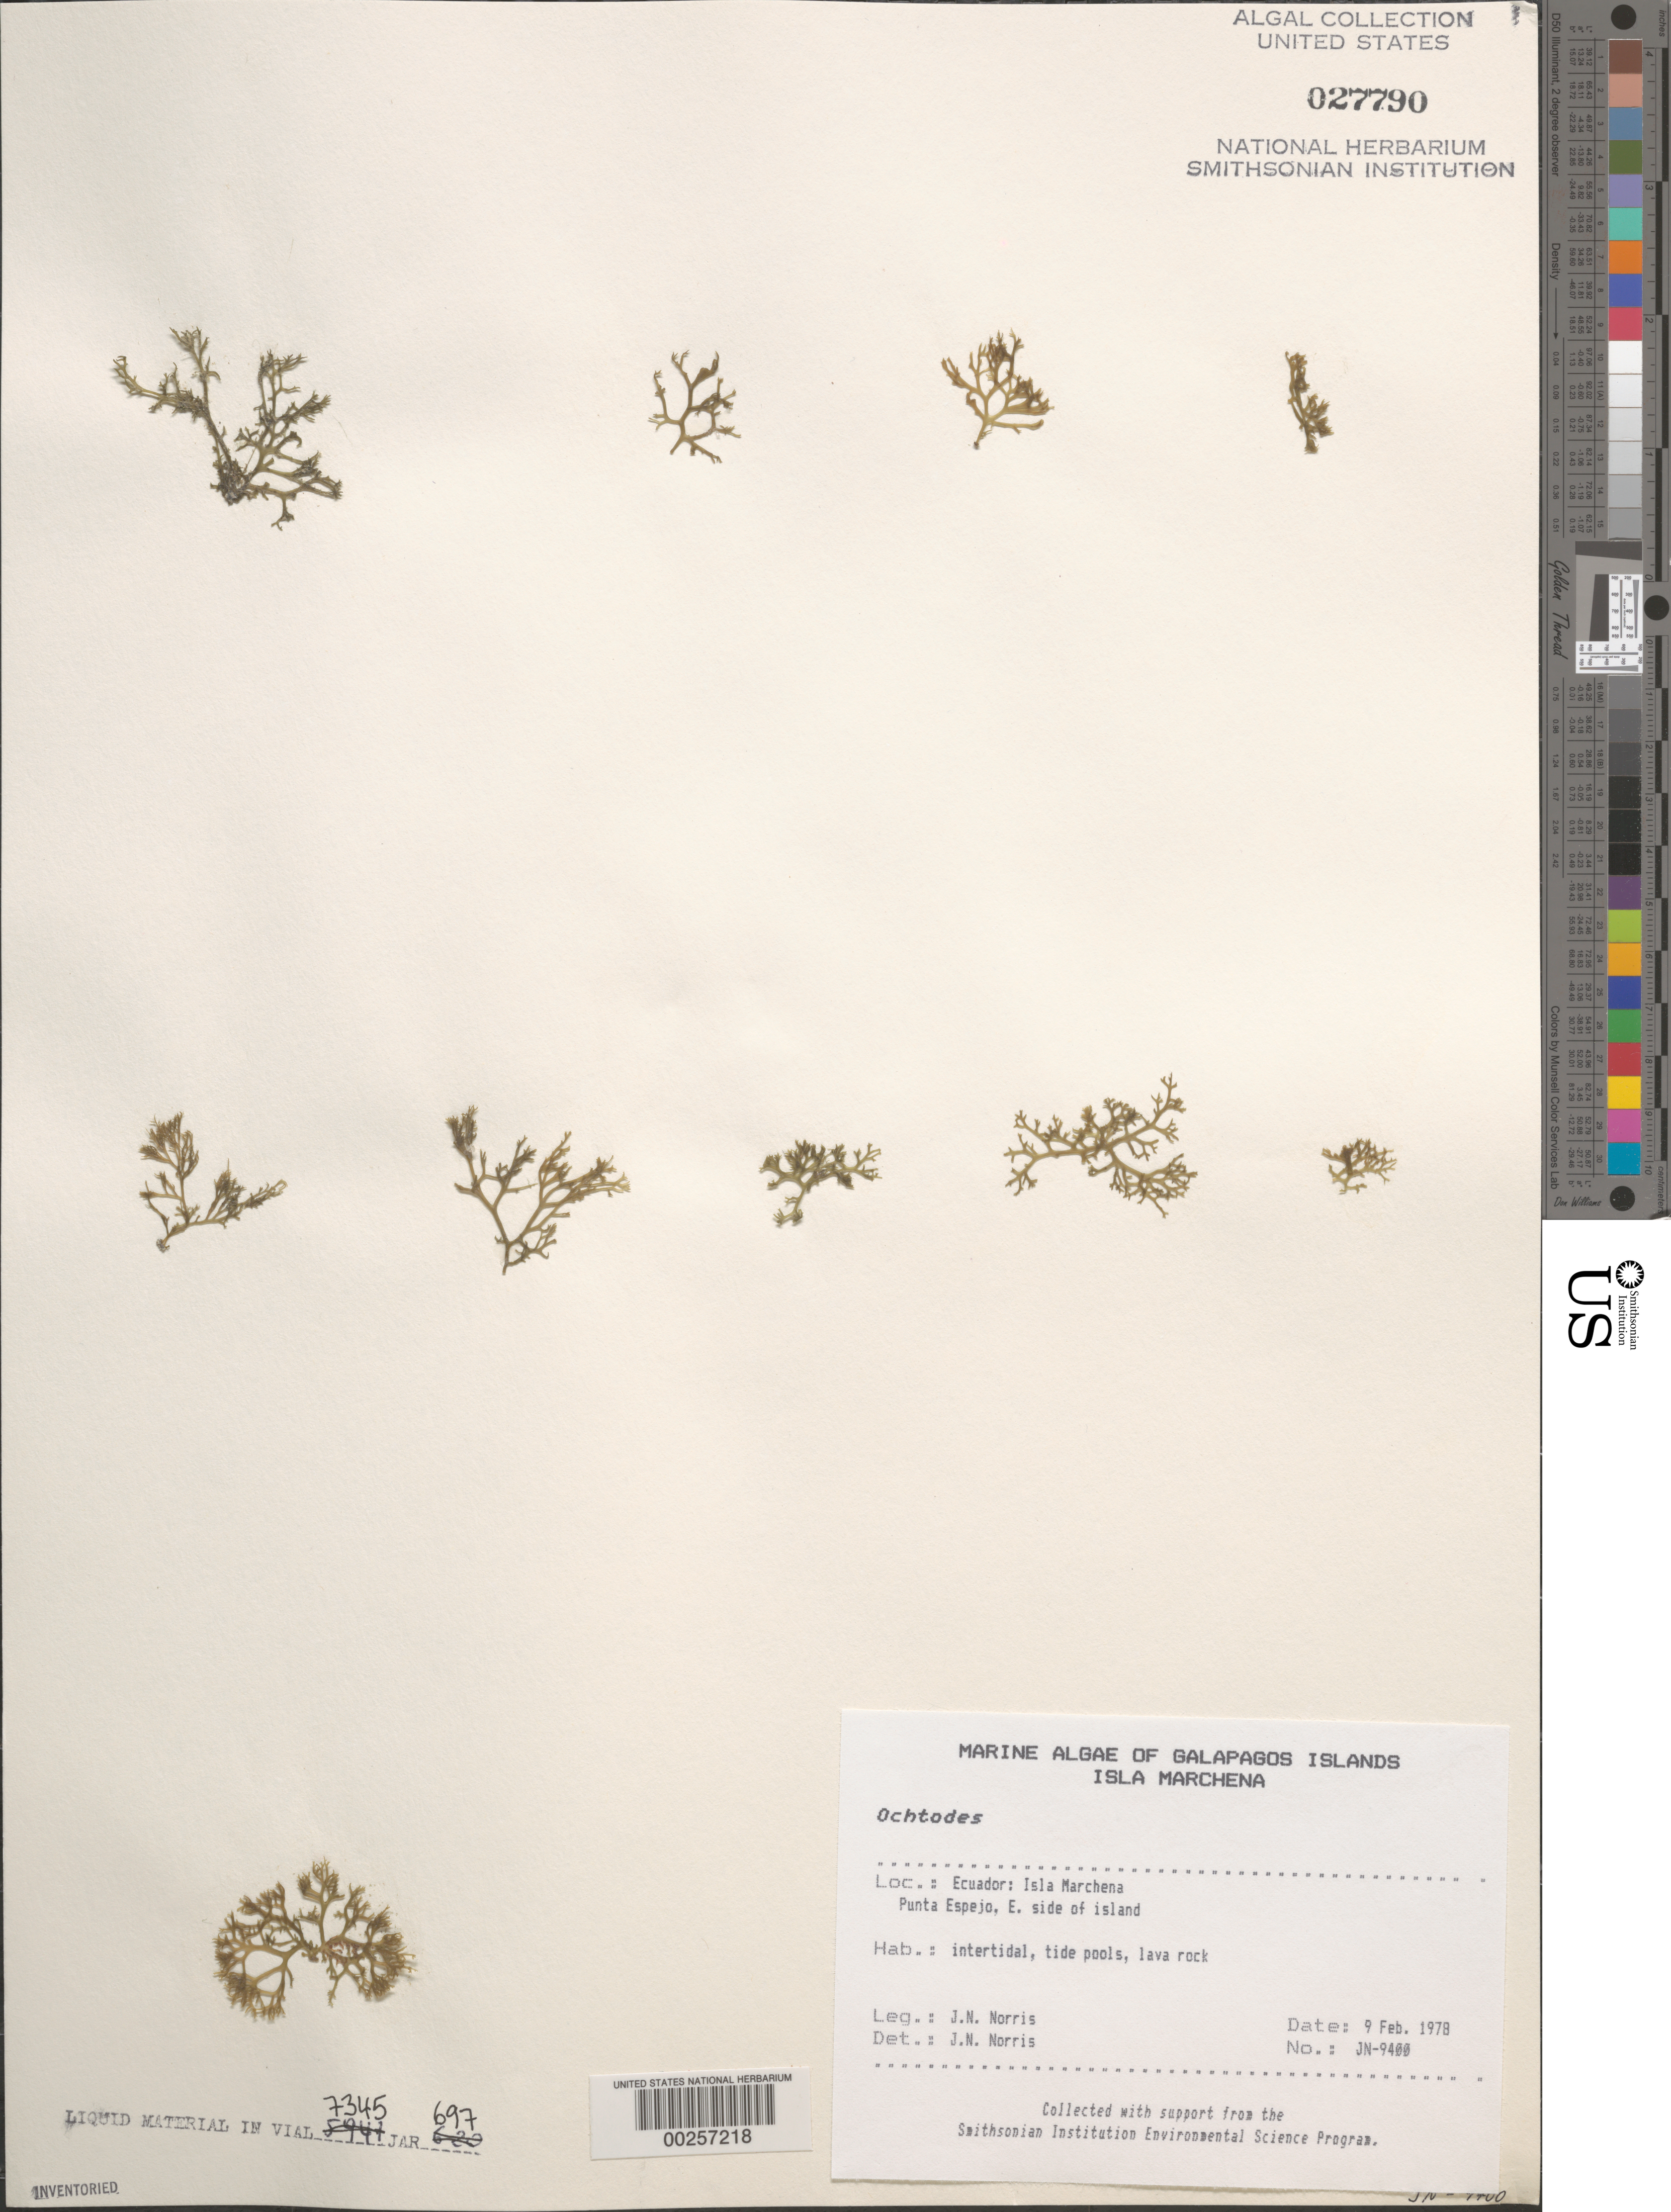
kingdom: Plantae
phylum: Rhodophyta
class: Florideophyceae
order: Gigartinales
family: Rhizophyllidaceae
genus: Ochtodes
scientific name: Ochtodes sp.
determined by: Norris, James N.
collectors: J. N. Norris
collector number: JN-9400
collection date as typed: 09 Feb 1978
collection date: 1978-02-09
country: Ecuador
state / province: Colón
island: Marchena [Bindloe]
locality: Punta Espejo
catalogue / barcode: US 27790